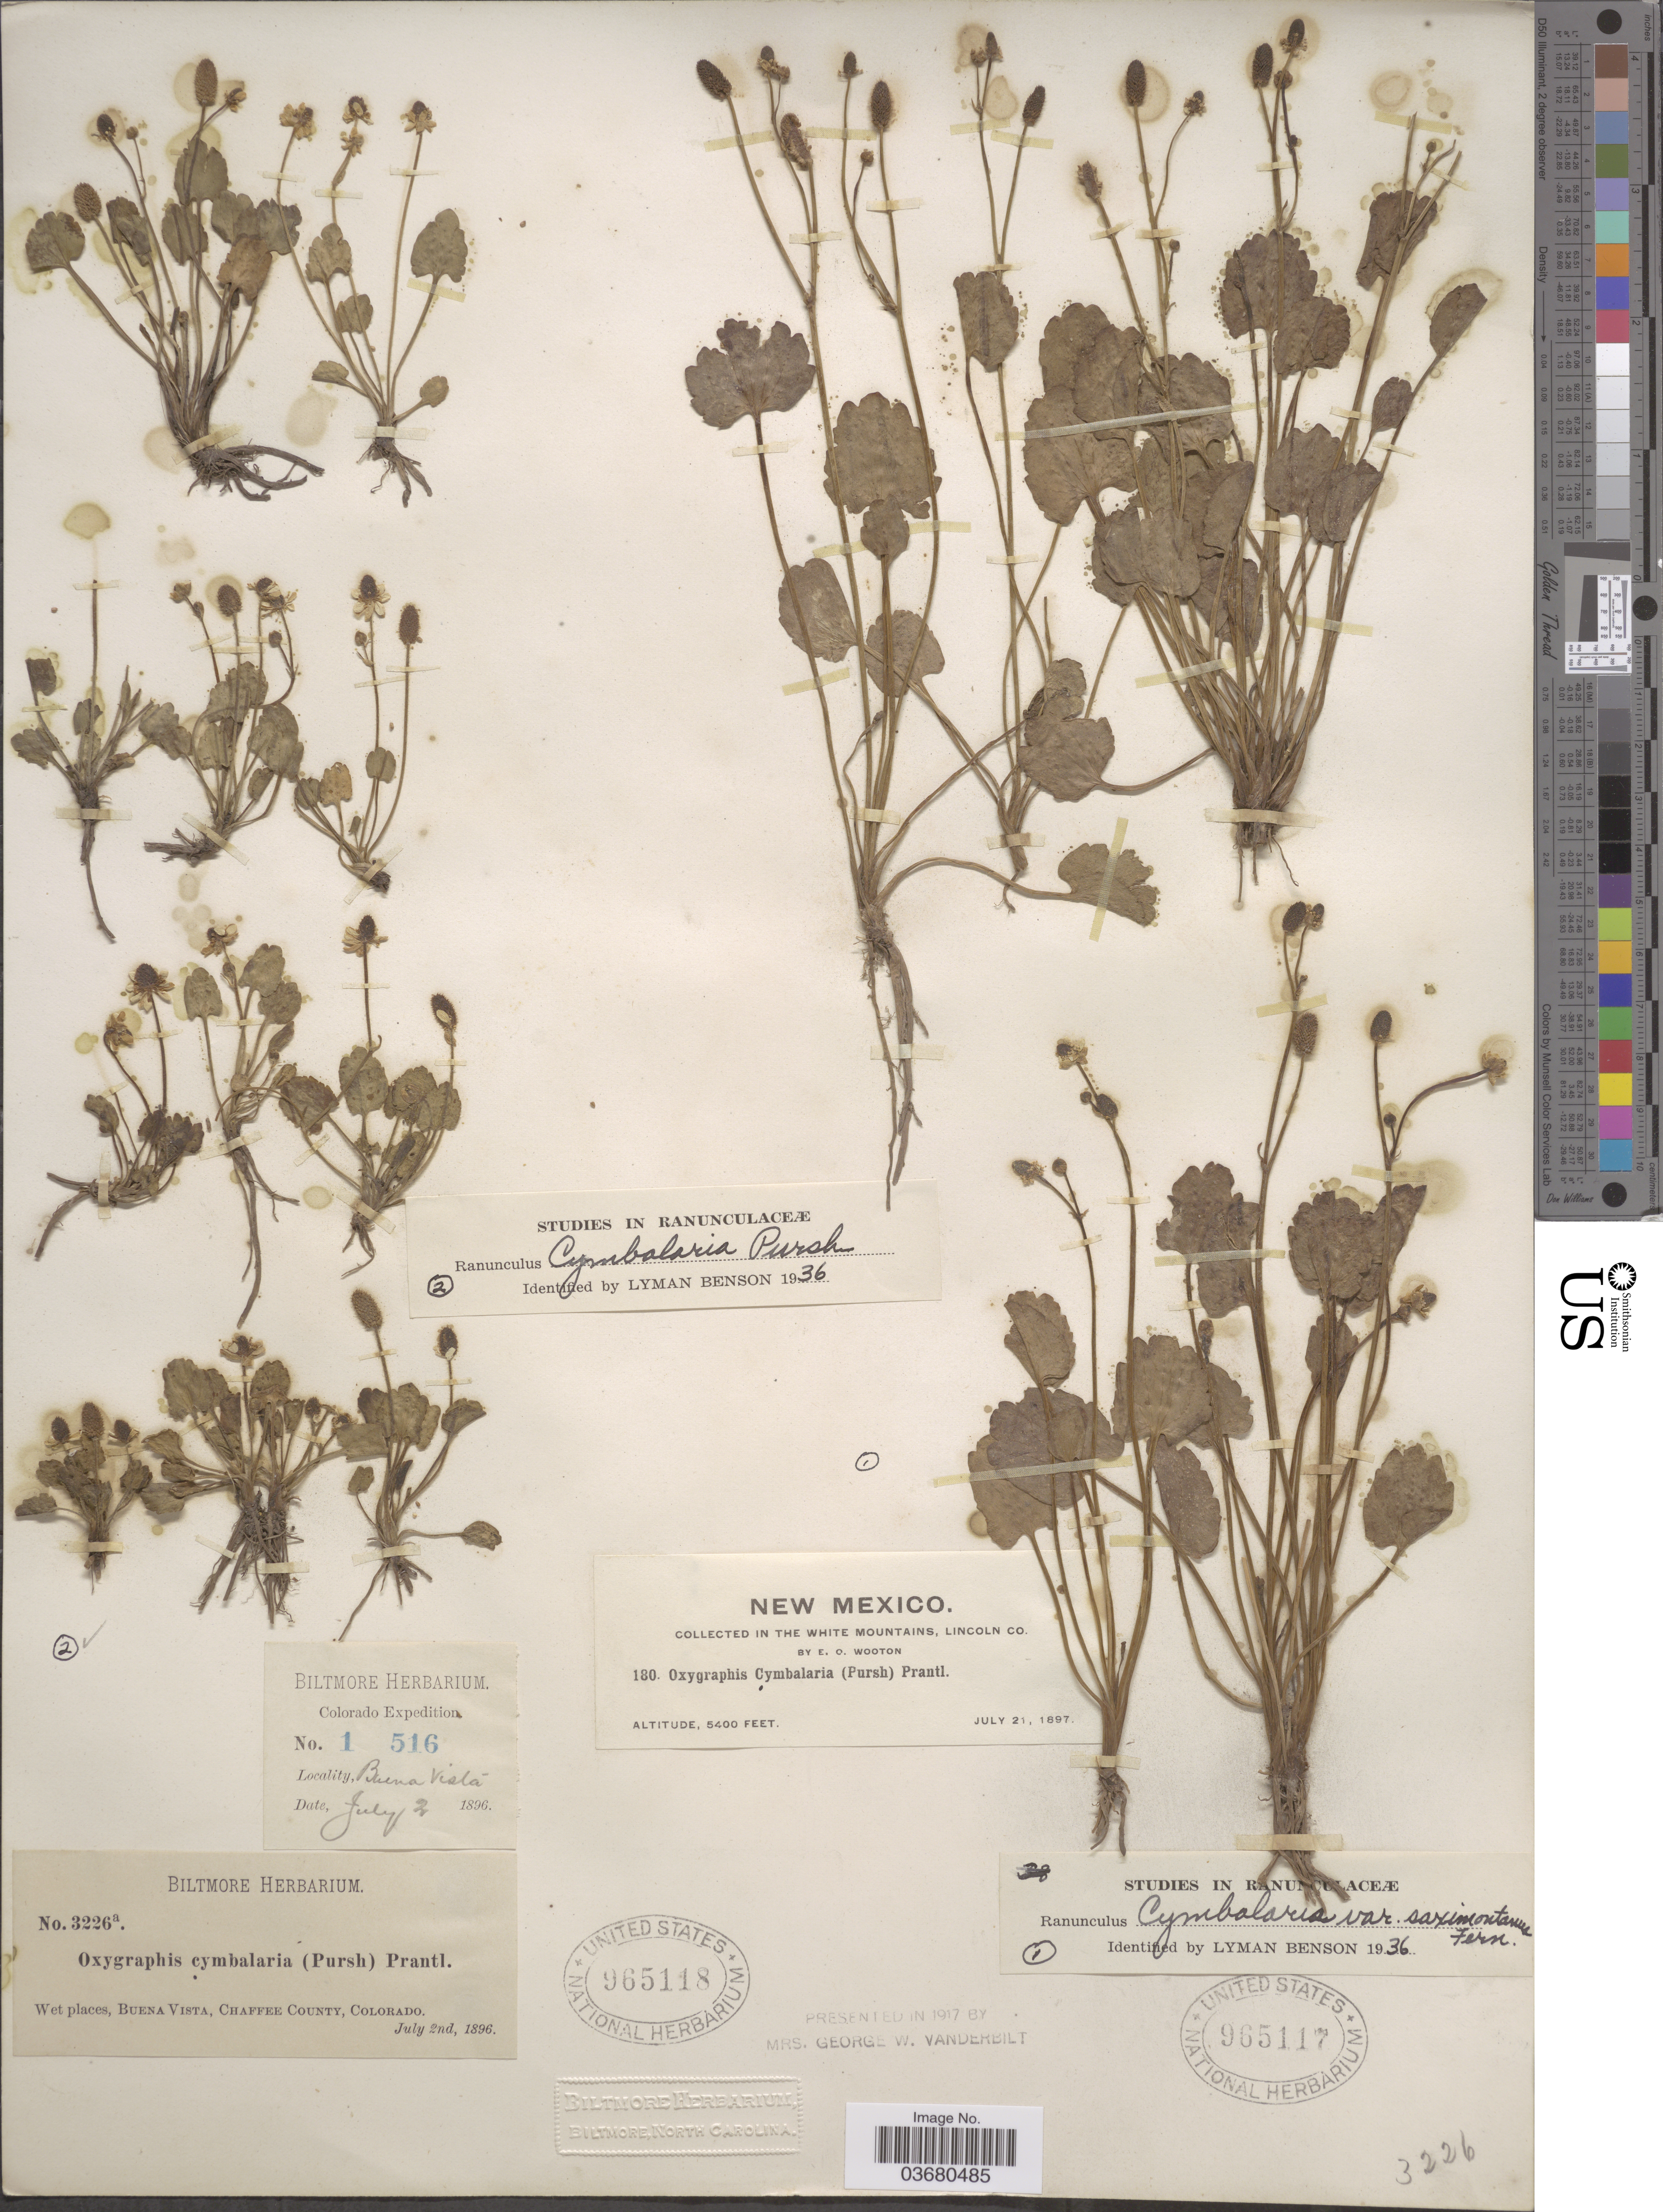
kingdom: Plantae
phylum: Tracheophyta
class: Magnoliopsida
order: Ranunculales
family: Ranunculaceae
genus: Halerpestes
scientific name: Halerpestes cymbalaria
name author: (Pursh) Greene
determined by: Strong, M. T., (US), Smithsonian Institution - National Museum of Natural History (UNITED STATES)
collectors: ex herb. Biltmore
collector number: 3226a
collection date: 1896-07-02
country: United States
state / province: Colorado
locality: Buena Vista, Chaffee County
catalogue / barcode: US 965118